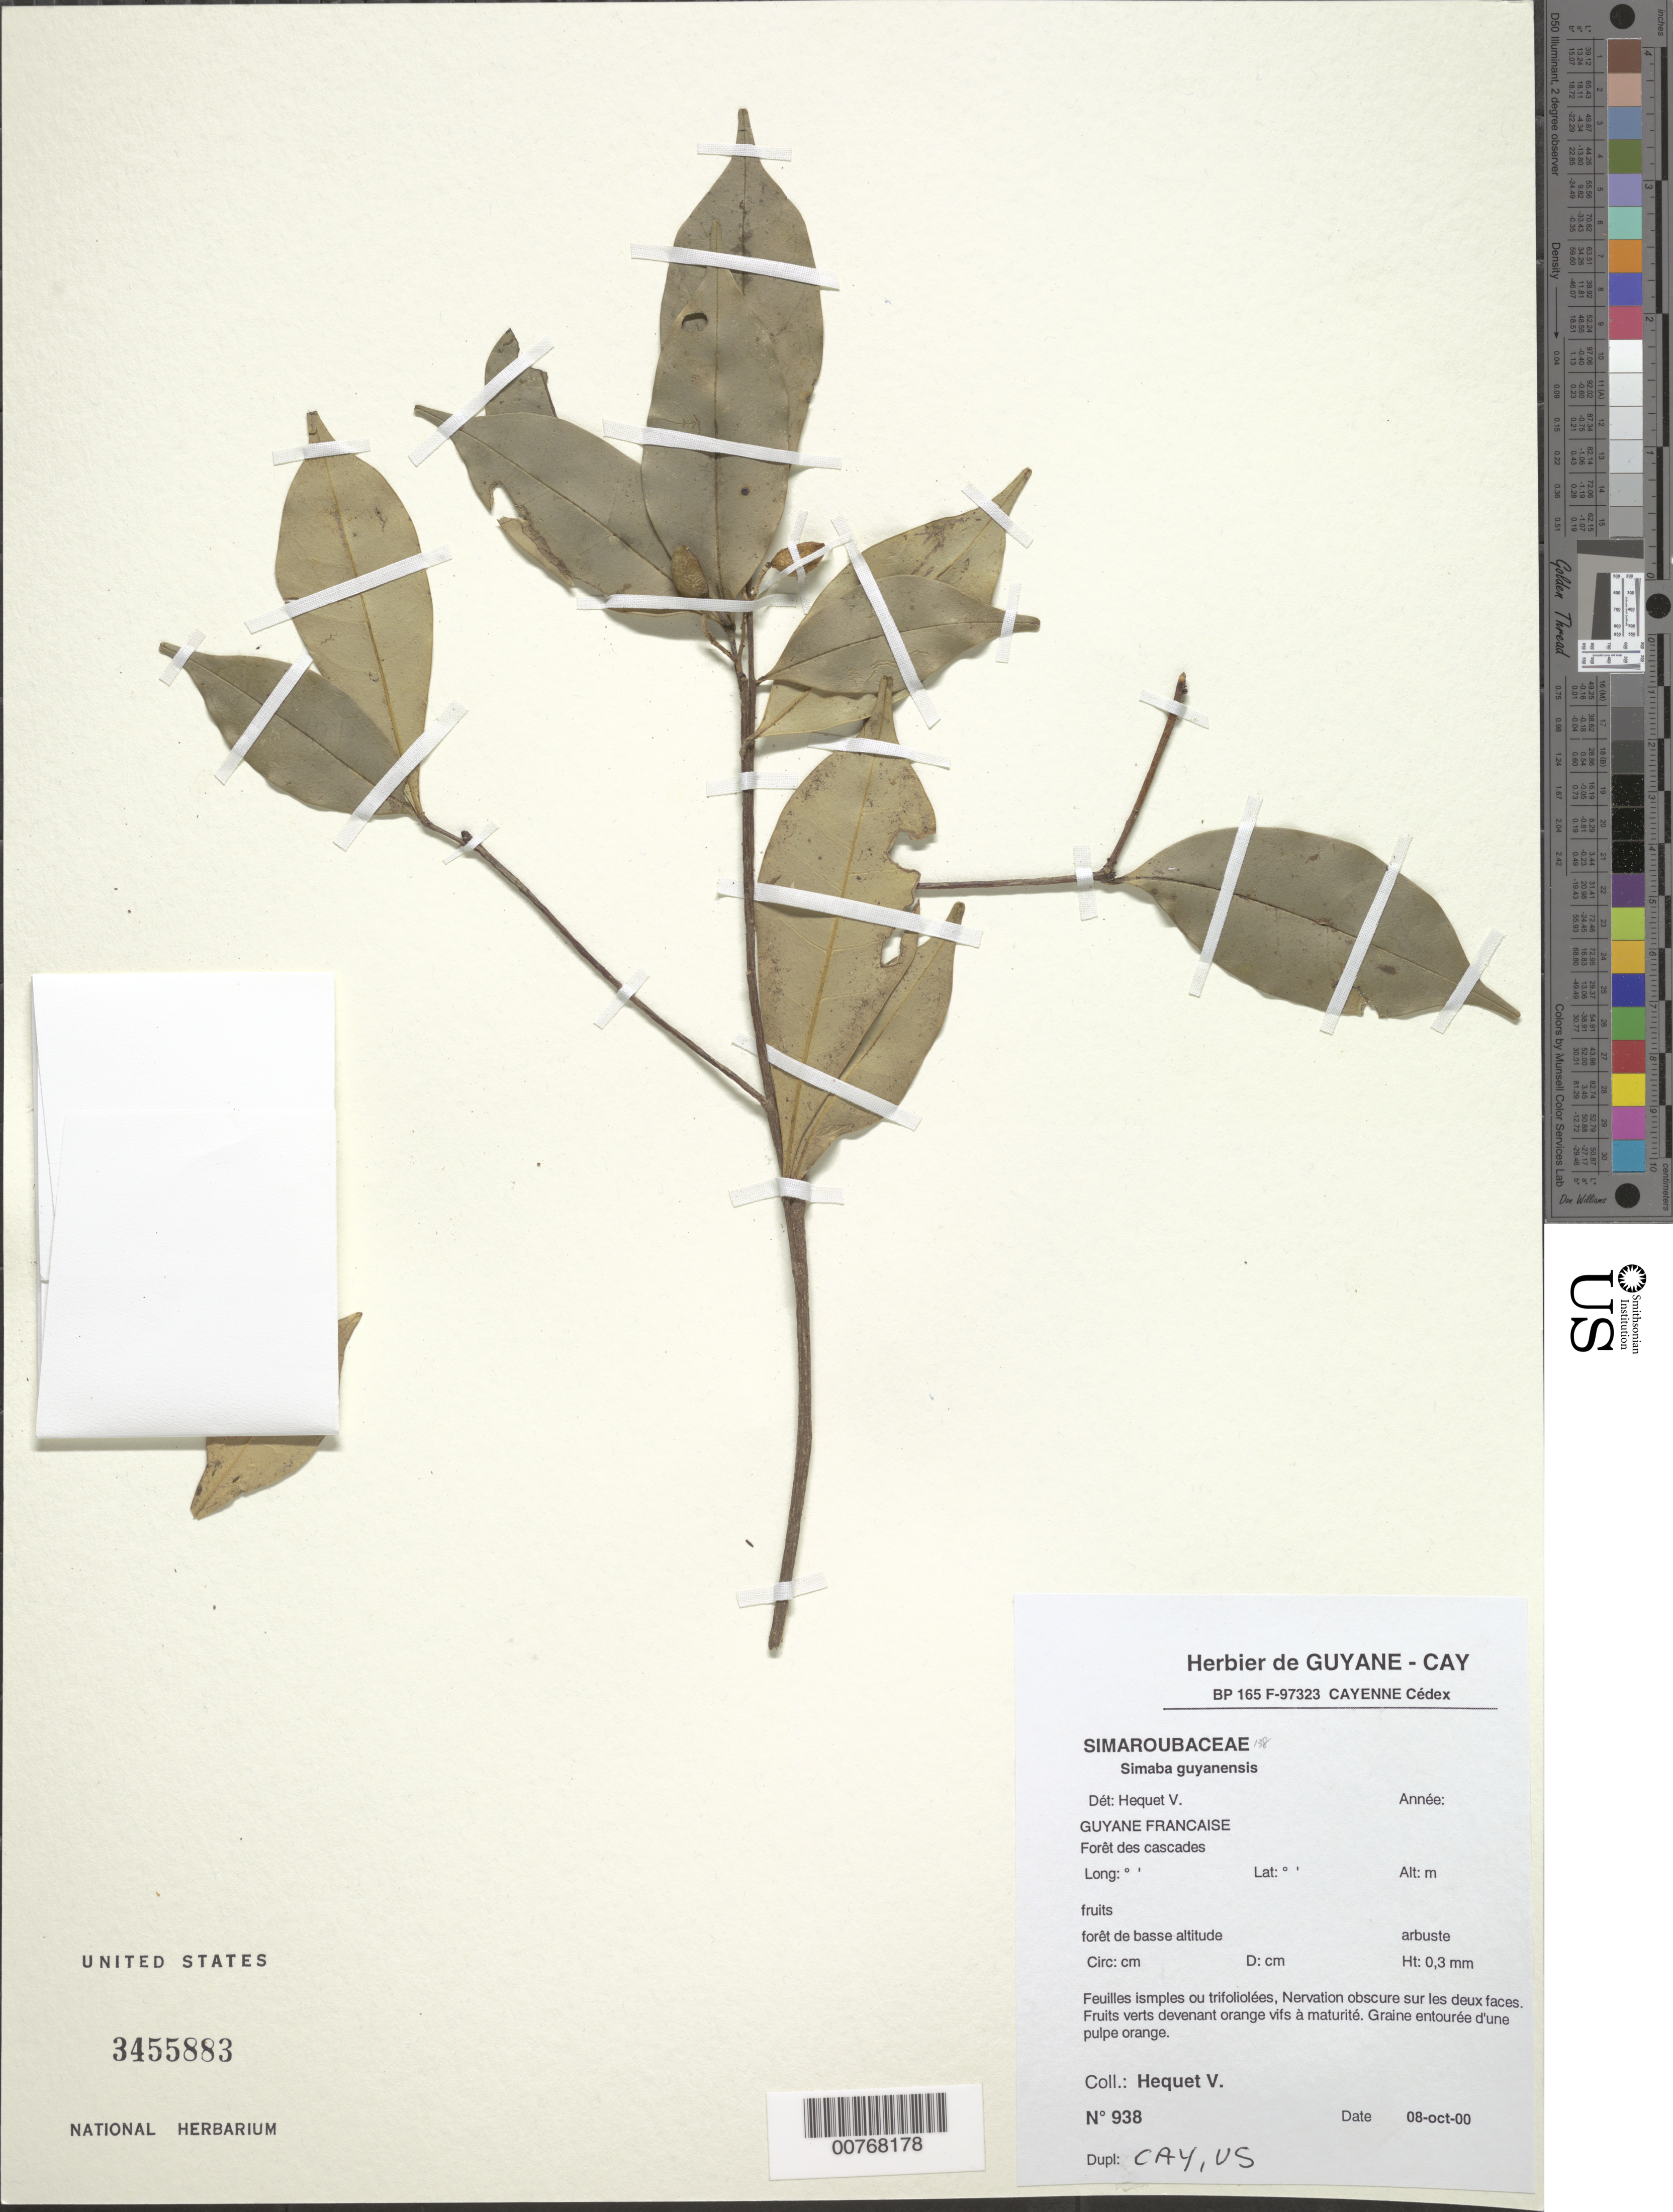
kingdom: Plantae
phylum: Tracheophyta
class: Magnoliopsida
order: Sapindales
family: Simaroubaceae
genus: Simaba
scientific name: Simaba guianensis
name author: Aubl.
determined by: Hequet, V.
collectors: V. Hequet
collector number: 938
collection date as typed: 8-Oct-00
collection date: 2000-10-08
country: French Guiana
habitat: Forêt de cascades, forêt de basse altitude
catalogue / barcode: US 3455883